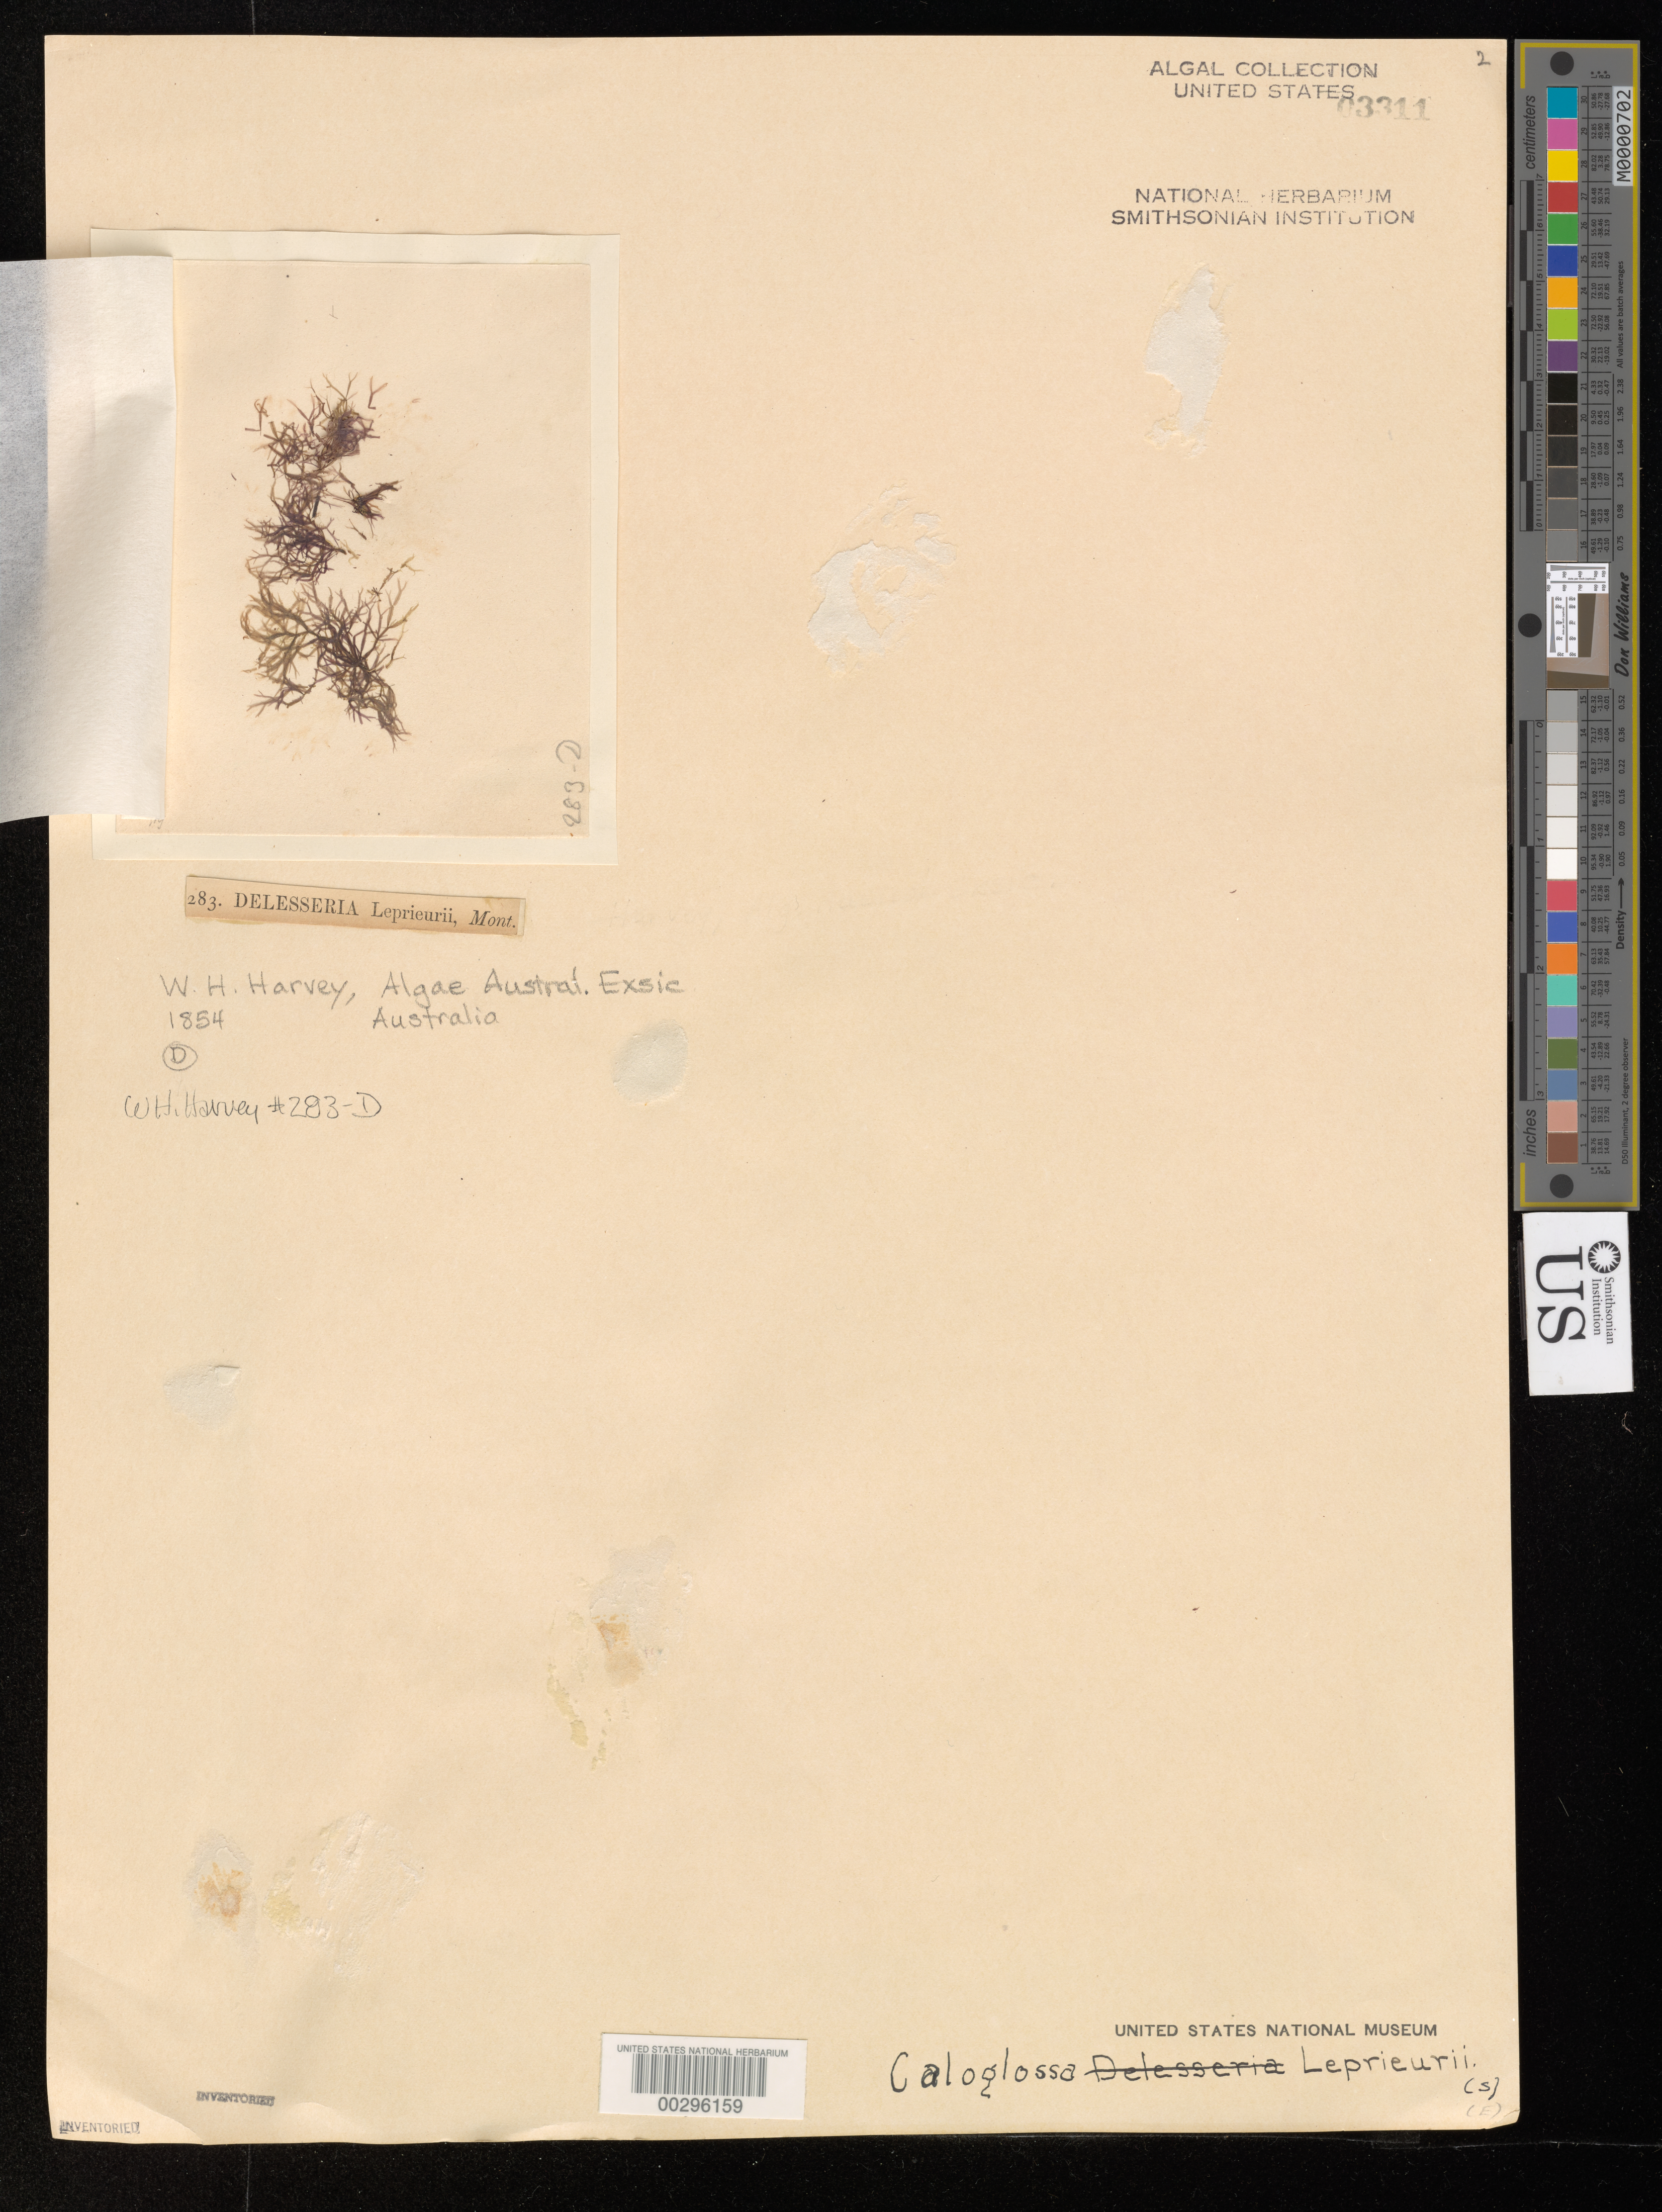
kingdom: Plantae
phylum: Rhodophyta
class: Florideophyceae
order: Ceramiales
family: Delesseriaceae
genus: Caloglossa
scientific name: Caloglossa leprieurii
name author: (Mont.) G. Martens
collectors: W. Harvey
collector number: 283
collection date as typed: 1854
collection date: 1854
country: Australia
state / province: Western Australia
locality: Princess Royal Harbor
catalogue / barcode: US 3311